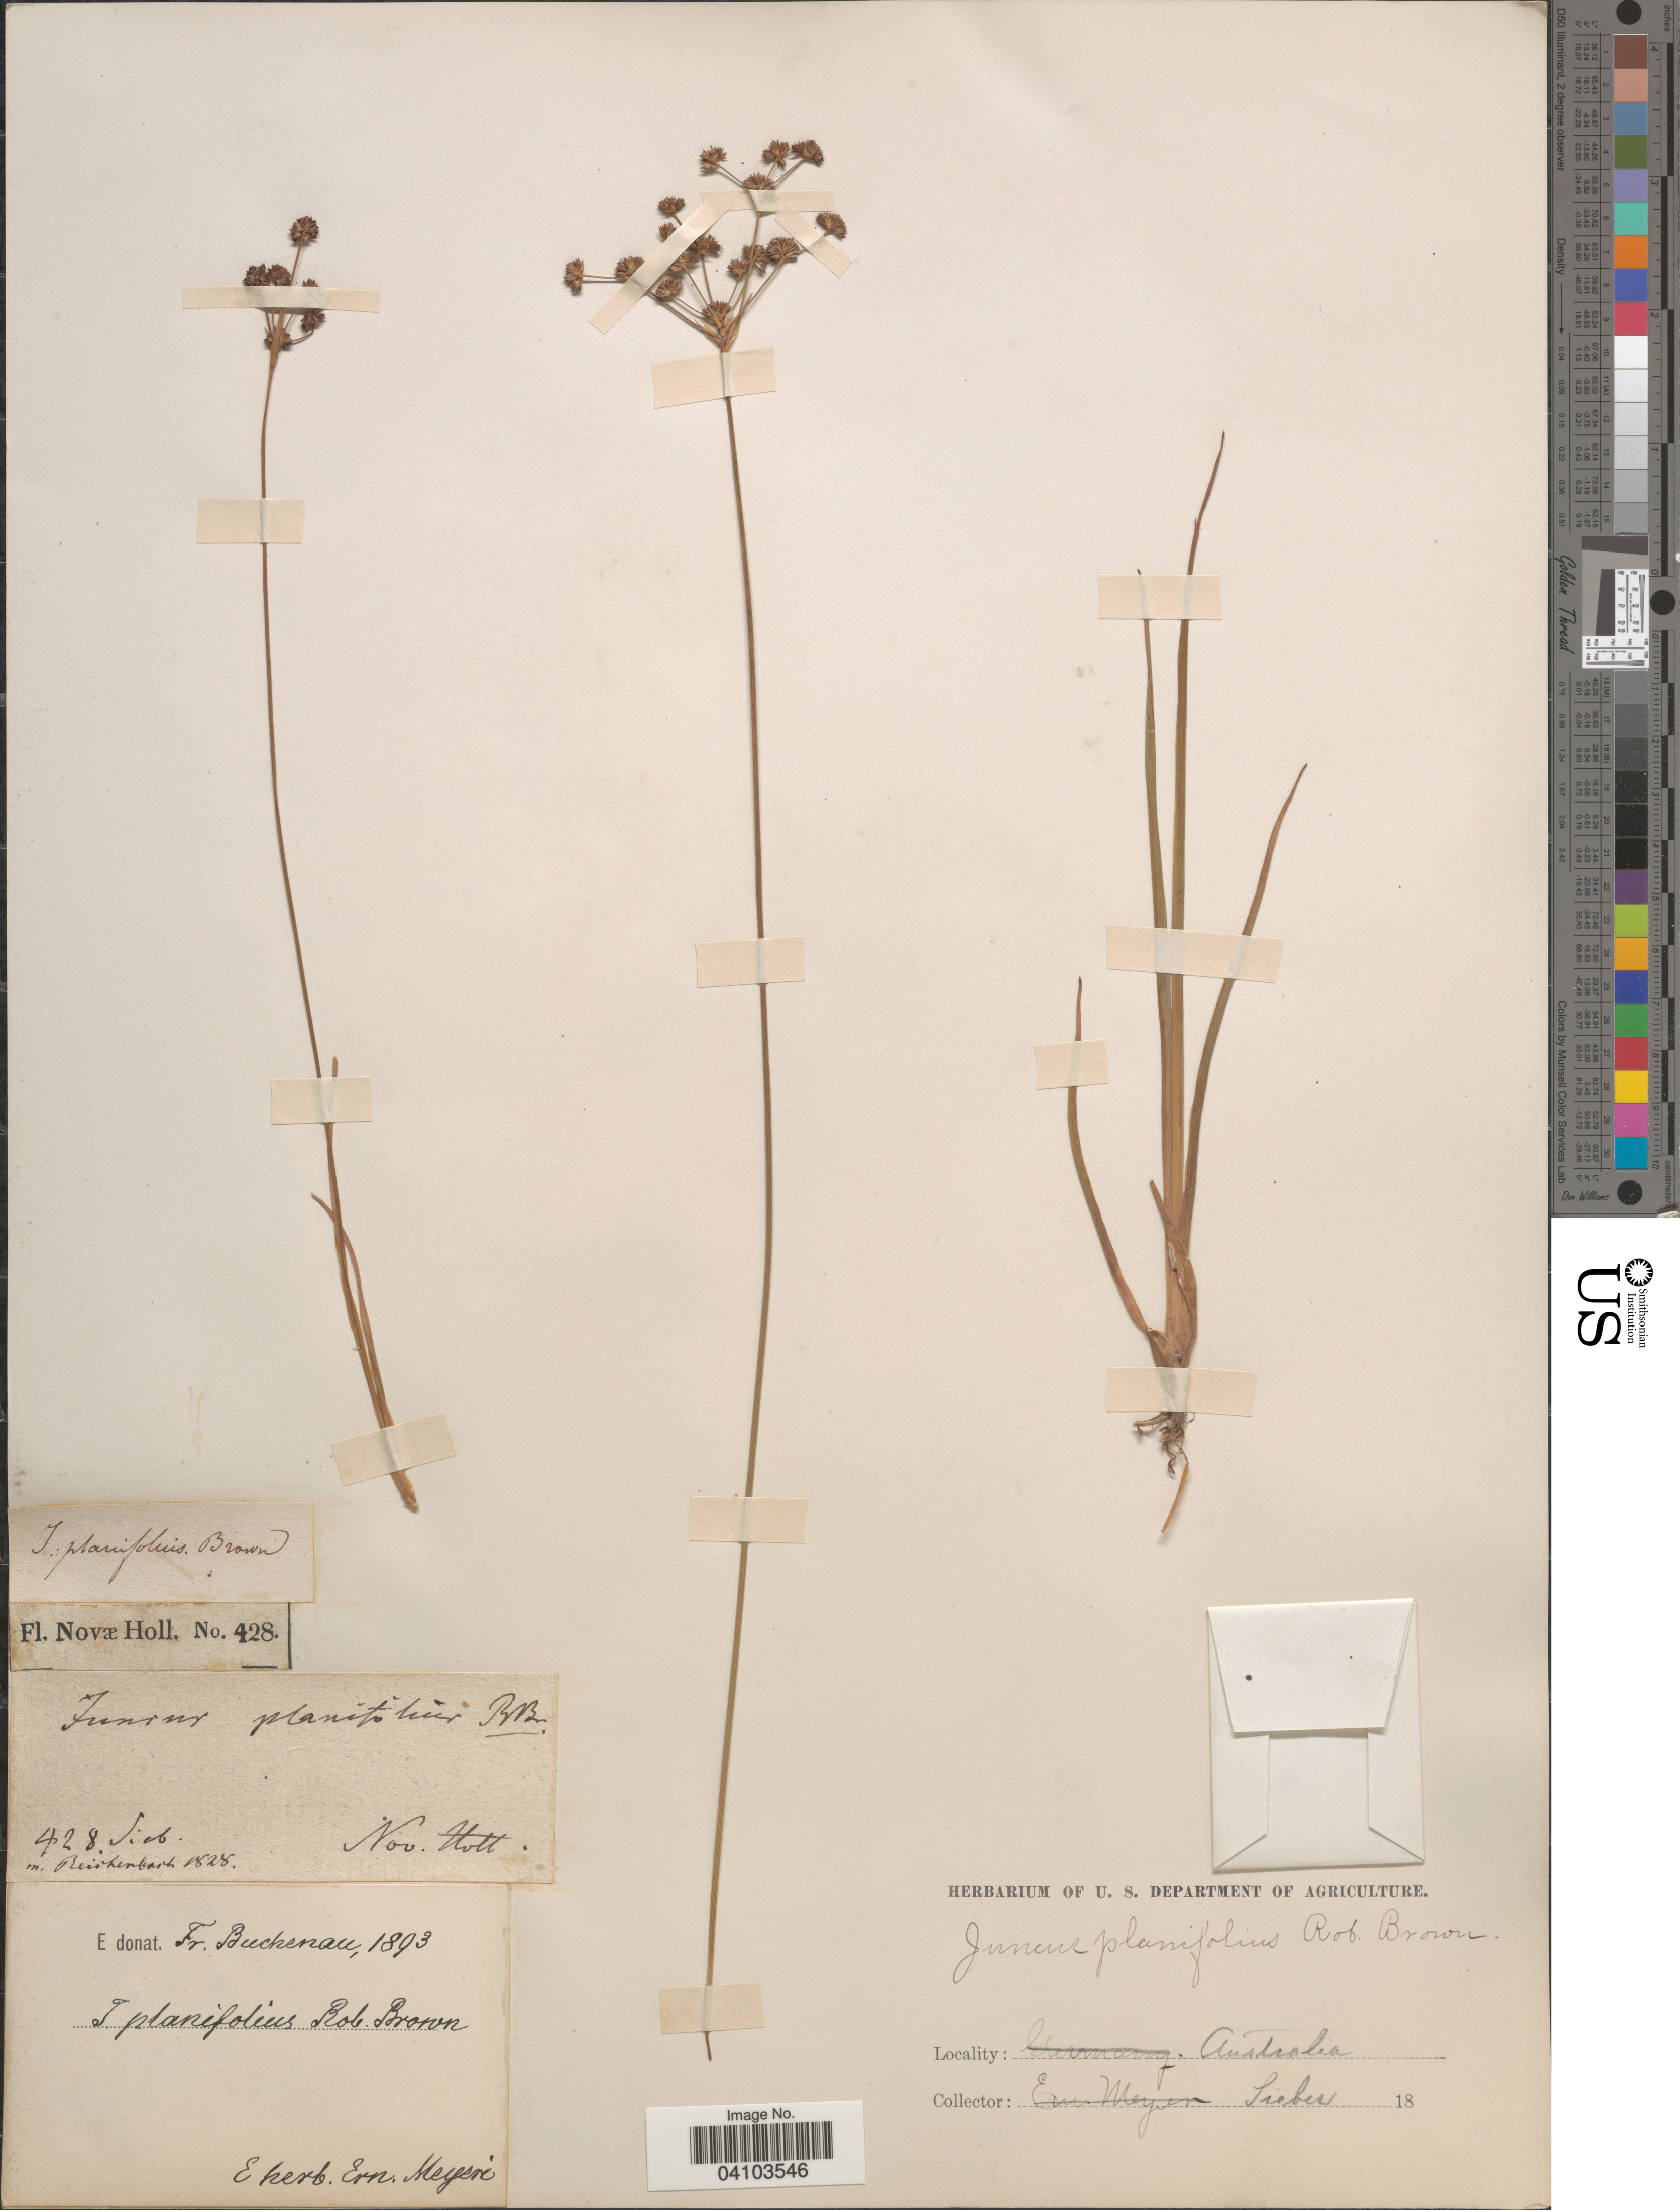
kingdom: Plantae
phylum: Tracheophyta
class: Liliopsida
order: Poales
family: Juncaceae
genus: Juncus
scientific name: Juncus planifolius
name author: R. Br.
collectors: -- Sieber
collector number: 428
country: Australia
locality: Novæ Holl.